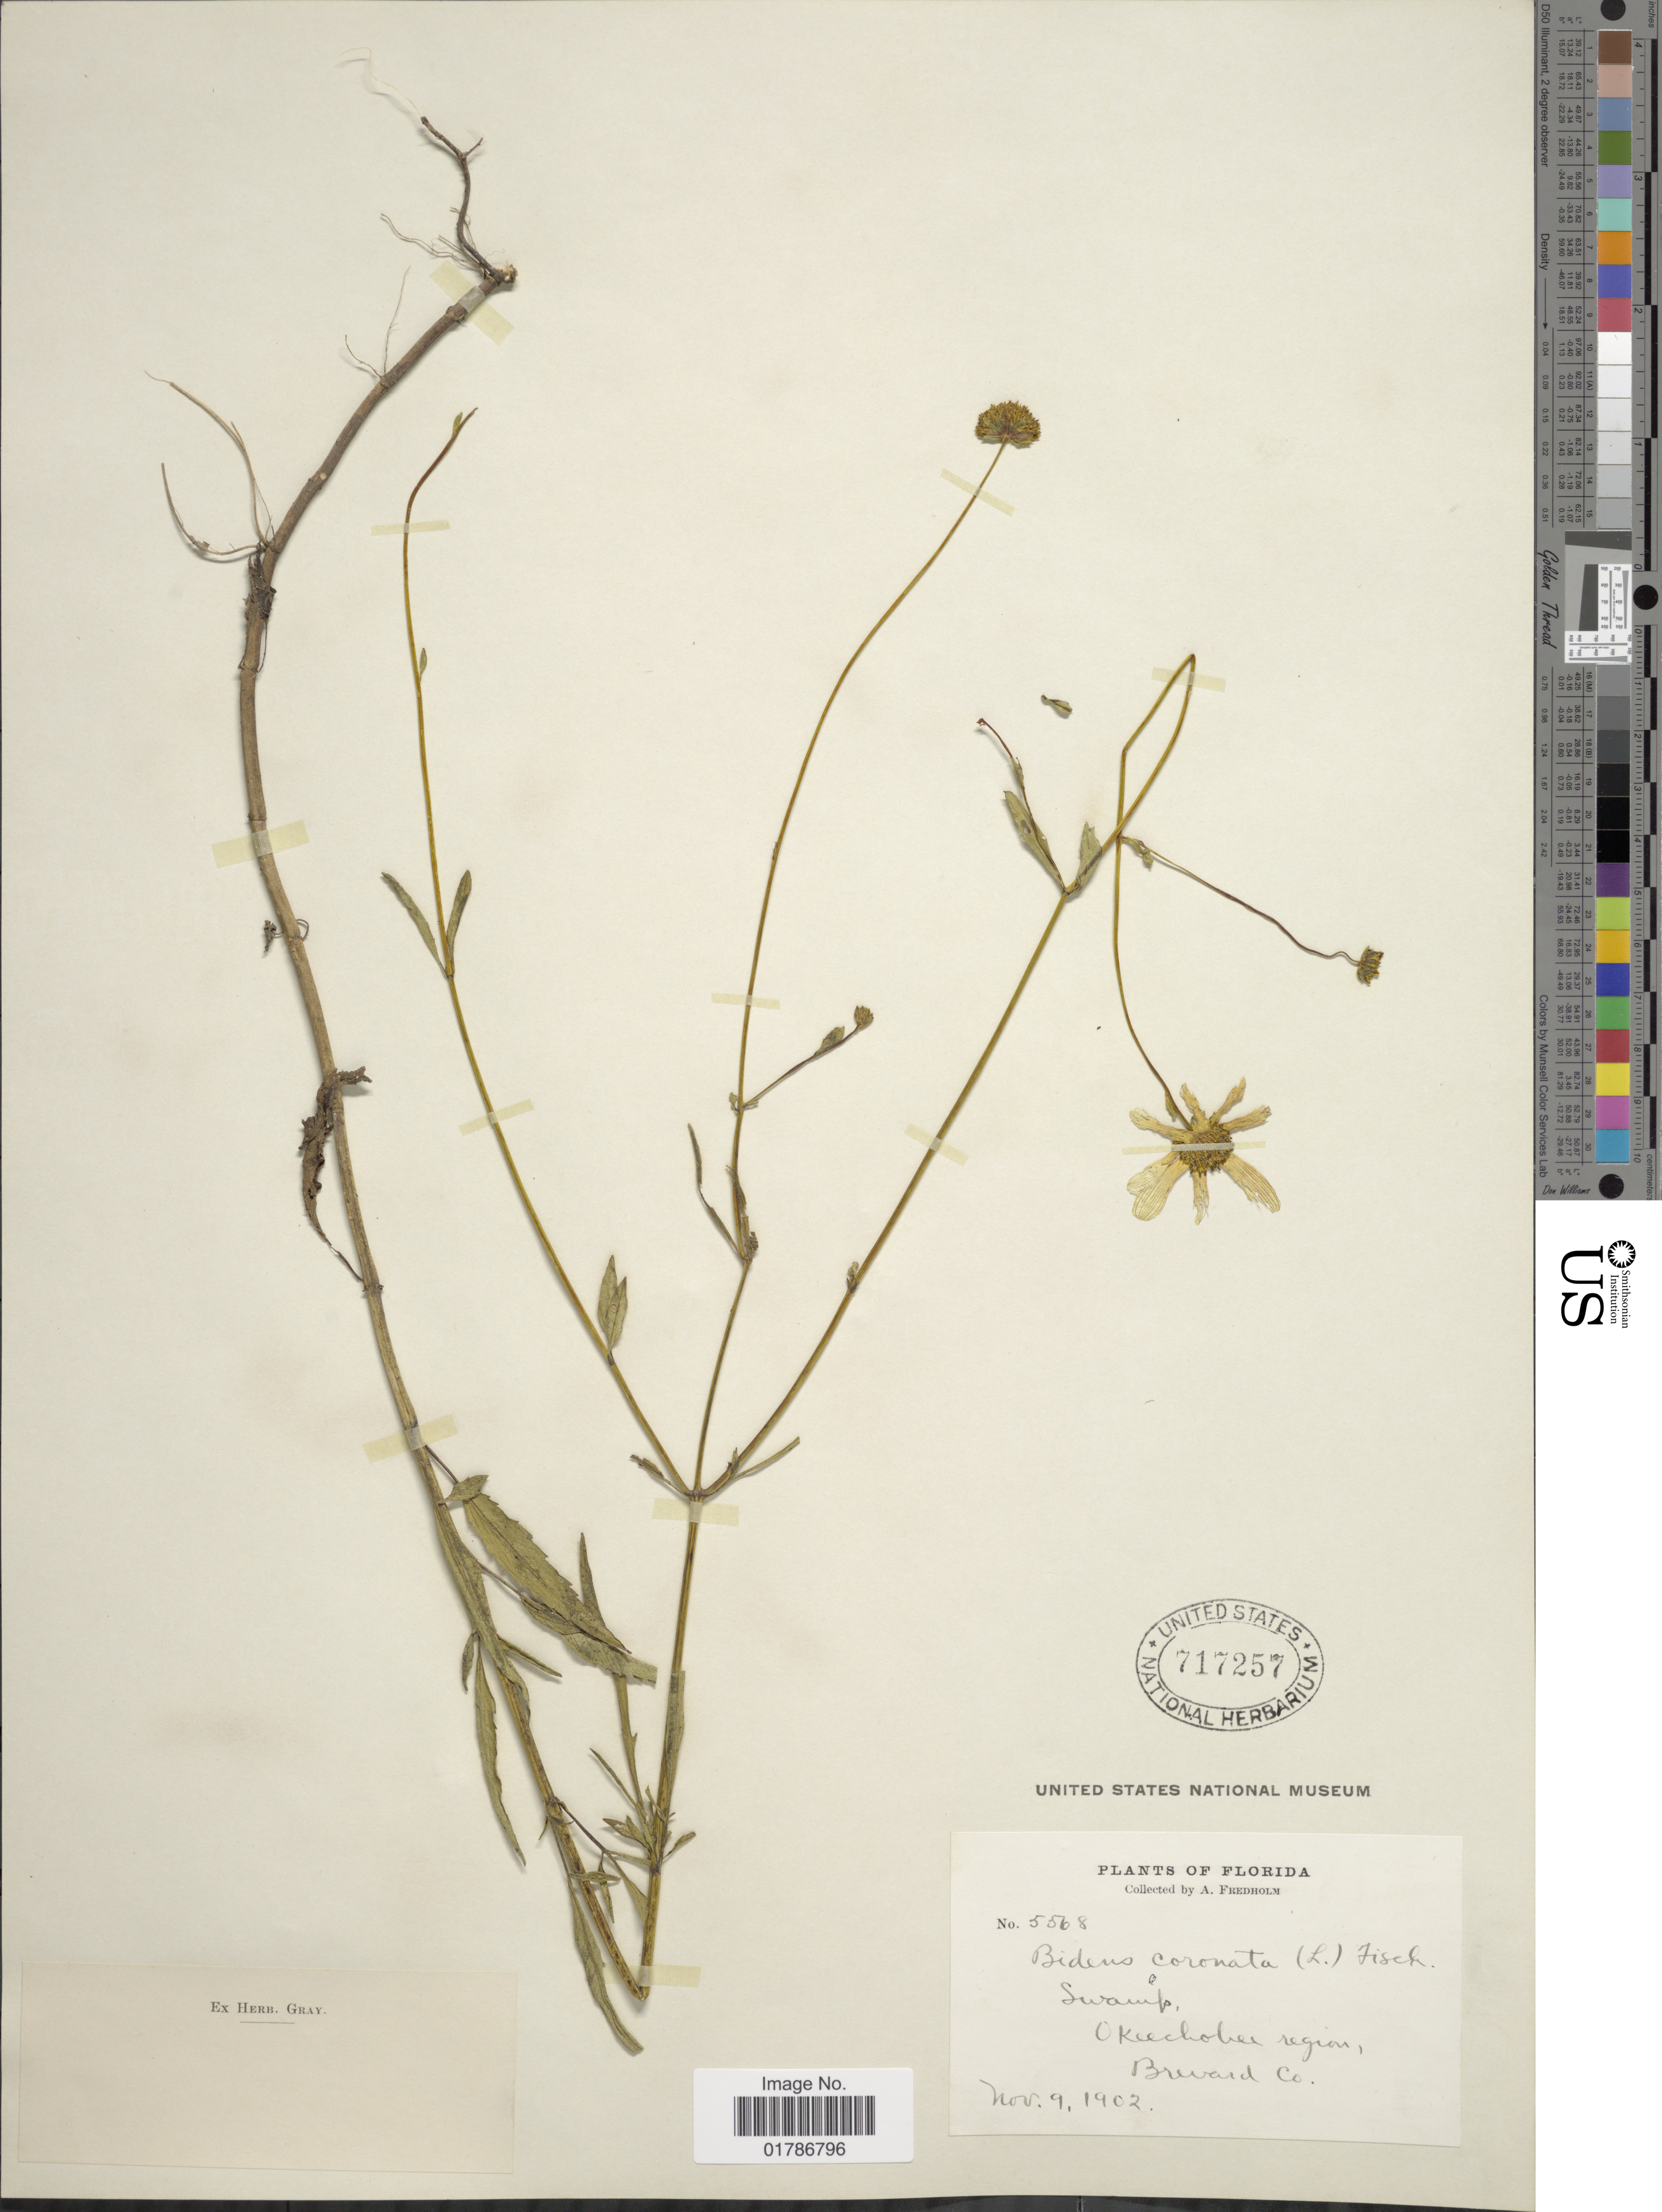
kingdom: Plantae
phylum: Tracheophyta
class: Magnoliopsida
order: Asterales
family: Asteraceae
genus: Bidens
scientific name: Bidens mitis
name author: (Michx.) Sherff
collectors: A. Fredholm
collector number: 5568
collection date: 1902-11-09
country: United States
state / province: Florida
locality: Okeechokee region, Brevard Co.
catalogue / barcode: US 717257